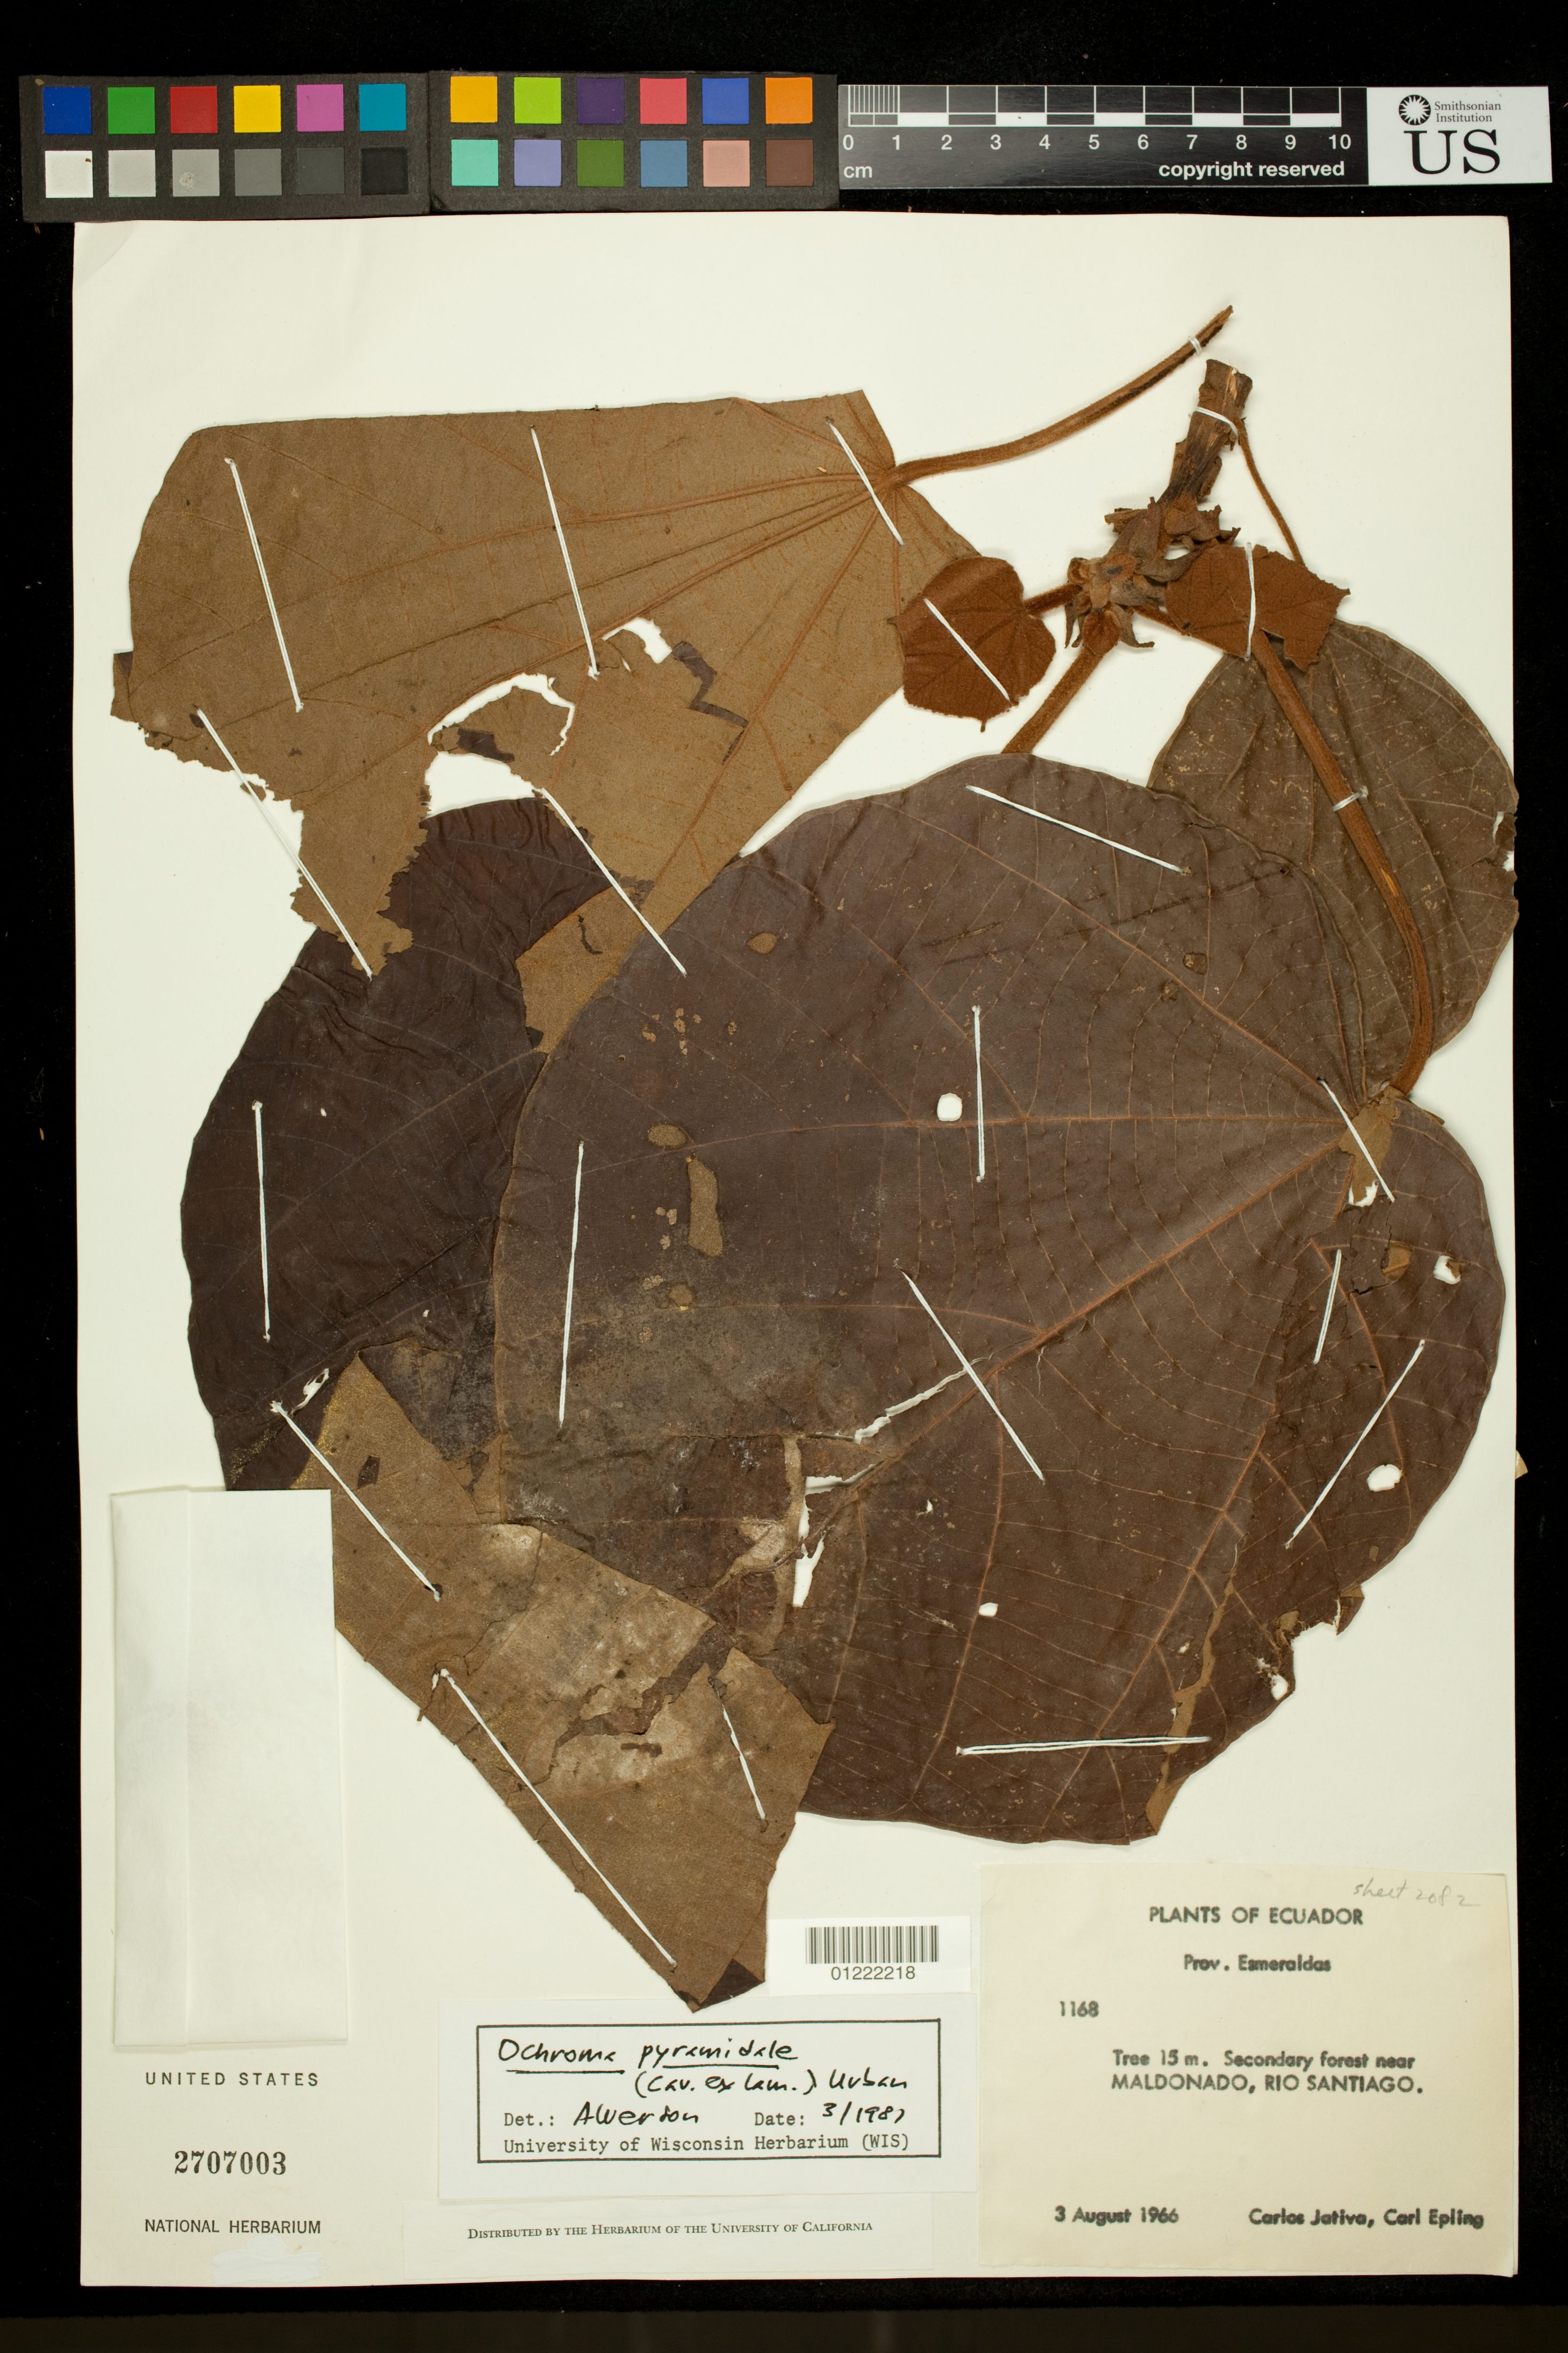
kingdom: Plantae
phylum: Tracheophyta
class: Magnoliopsida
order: Malvales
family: Malvaceae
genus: Ochroma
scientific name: Ochroma pyramidale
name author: (Cav. ex Lam.) Urb.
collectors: C. D. Játiva & C. C. Epling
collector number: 1168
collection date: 1966-08-03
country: Ecuador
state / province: Esmeraldas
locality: Secondary forest near Maldonado, Rio Santiago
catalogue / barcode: US 2707003